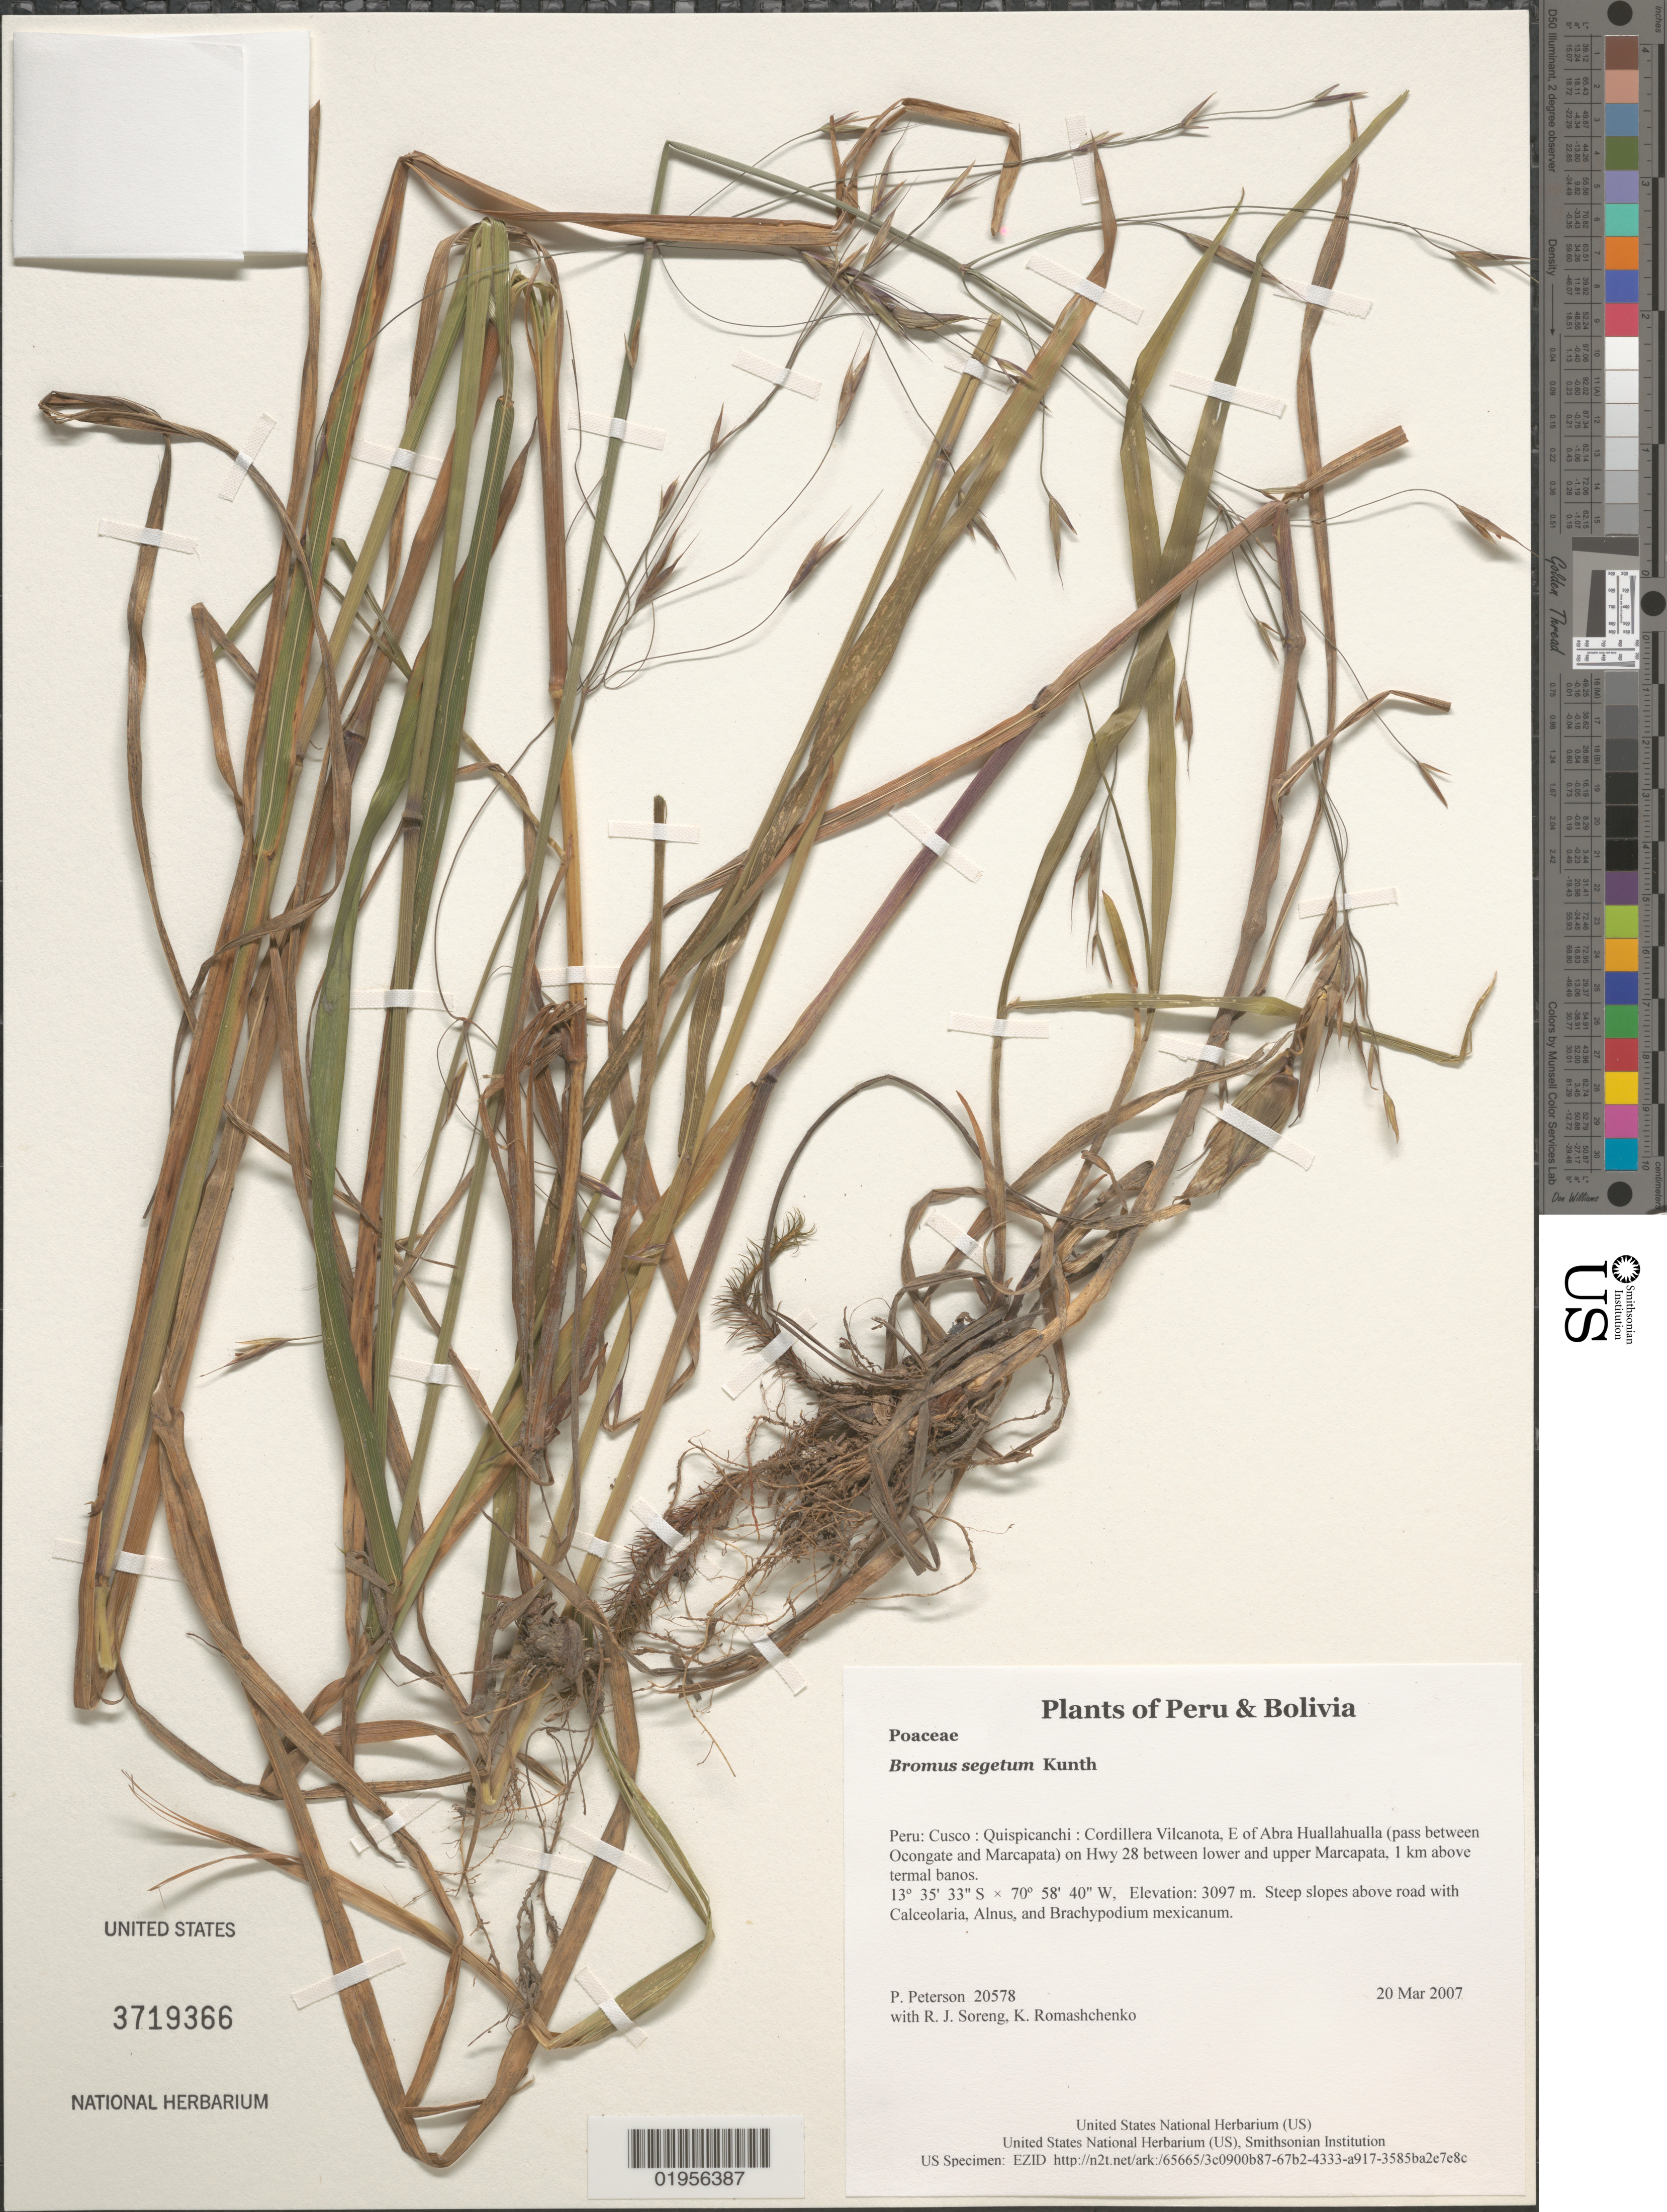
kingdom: Plantae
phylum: Tracheophyta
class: Liliopsida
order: Poales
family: Poaceae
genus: Bromus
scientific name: Bromus segetum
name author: Kunth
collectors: P. M. Peterson, R. J. Soreng & K. Romashchenko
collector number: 20578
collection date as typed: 20 Mar 2007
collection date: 2007-03-20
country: Peru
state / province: Cusco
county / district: Quispicanchis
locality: Cordillera Vilcanota, E of Abra Huallahualla (pass between Ocongate and Marcapata) on Hwy 28 between lower and upper Marcapata, 1 km above termal banos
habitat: Steep slopes above road with Calceolaria, Alnus, and Brachypodium mexicanum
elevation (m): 3097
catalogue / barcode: US 3719366